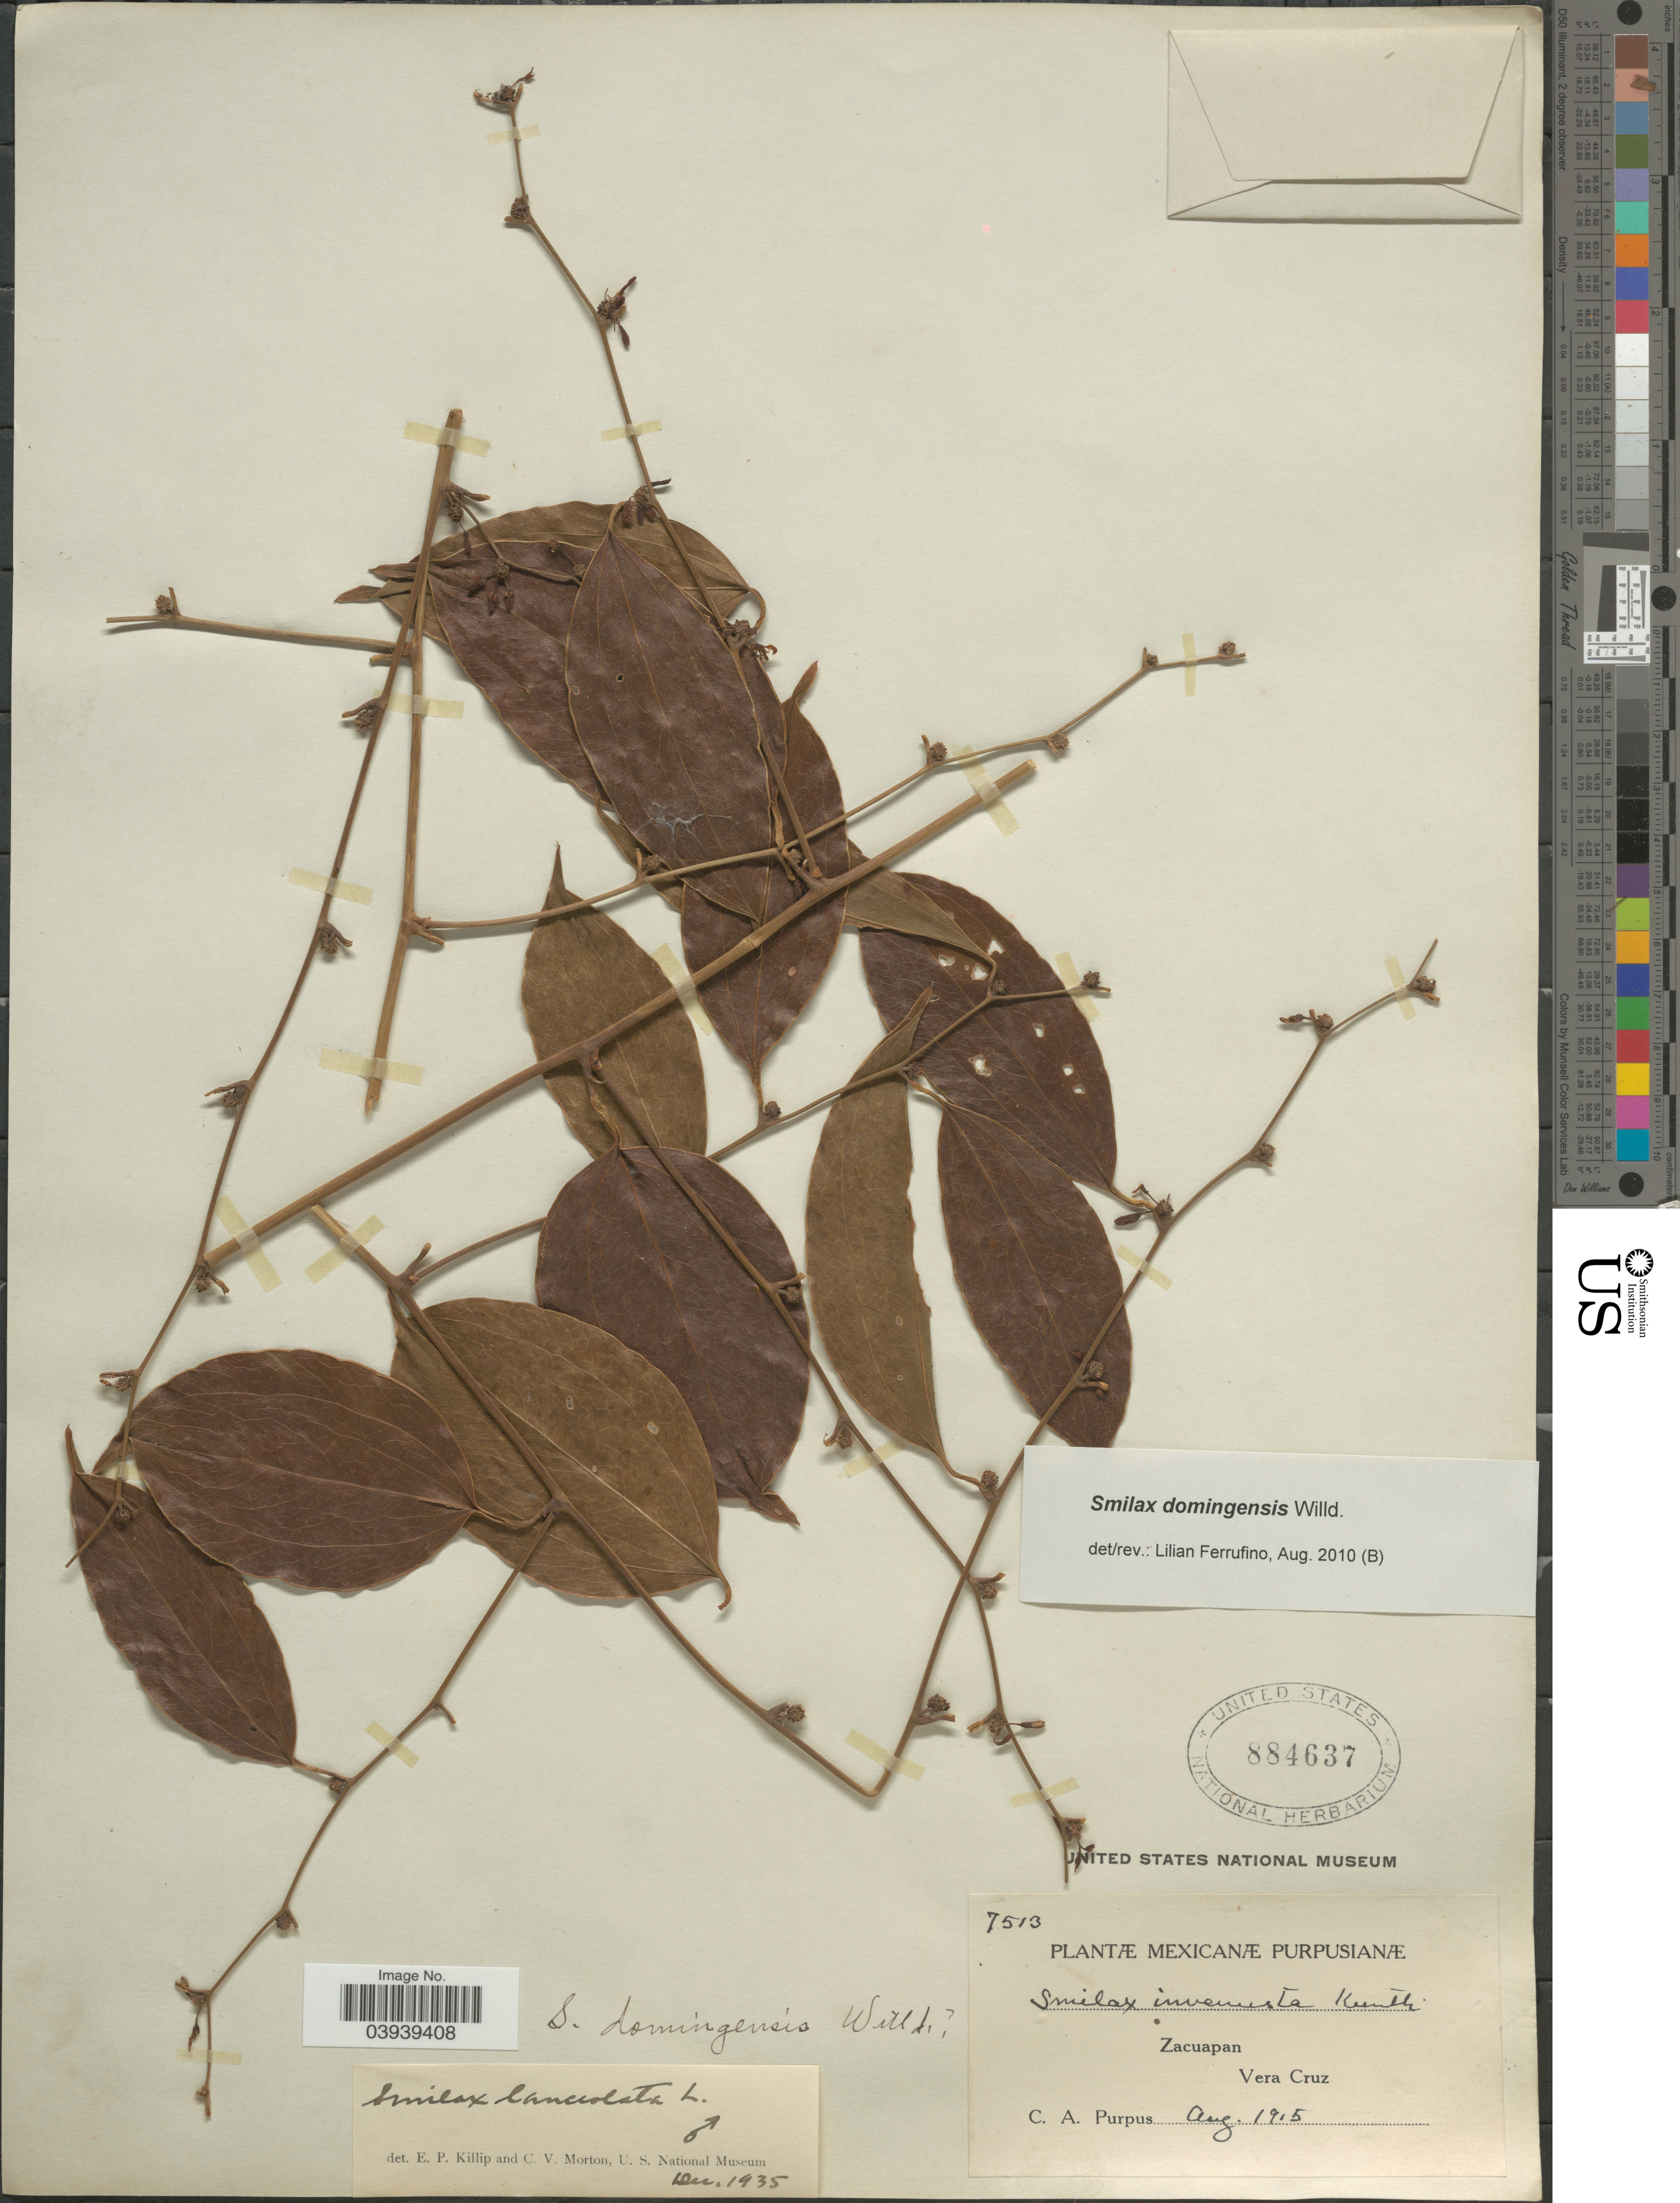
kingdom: Plantae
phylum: Tracheophyta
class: Liliopsida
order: Liliales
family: Smilacaceae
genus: Smilax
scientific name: Smilax domingensis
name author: Willd.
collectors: C. A. Purpus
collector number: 7513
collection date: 1915-08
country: Mexico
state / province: Veracruz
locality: Zacuapan. Vera Cruz.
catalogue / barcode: US 884637